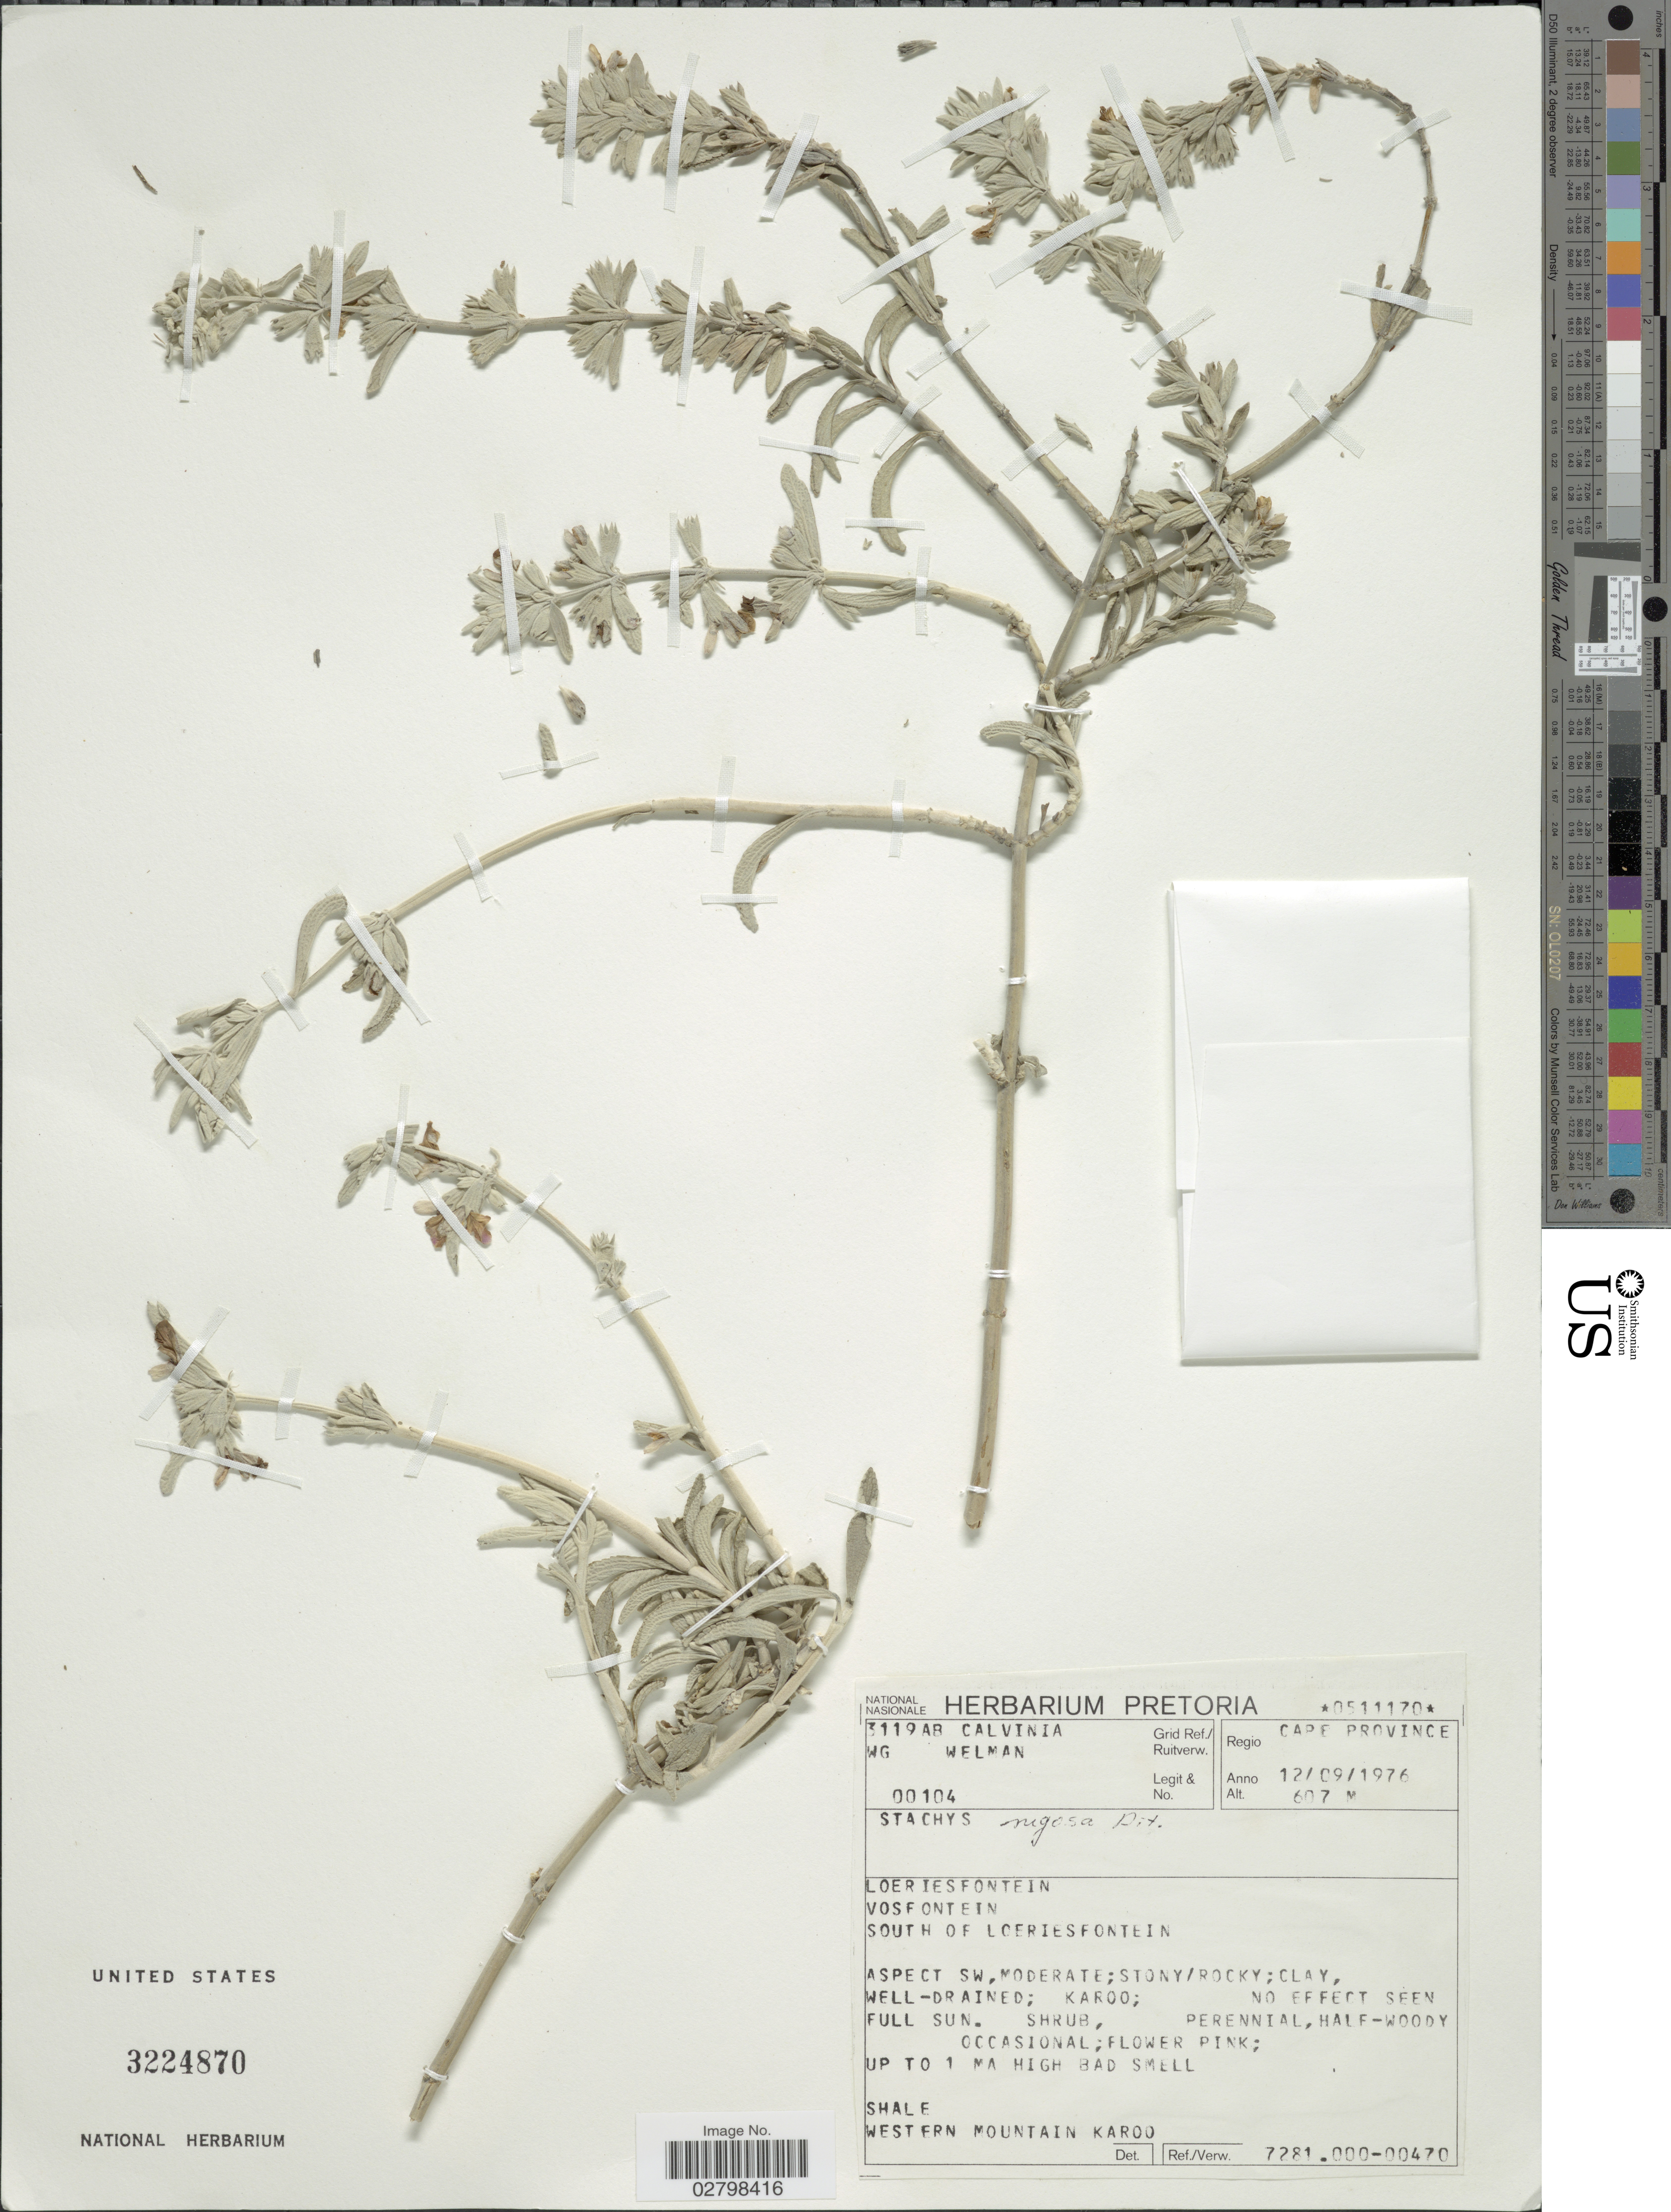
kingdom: Plantae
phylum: Tracheophyta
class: Magnoliopsida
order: Lamiales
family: Lamiaceae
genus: Stachys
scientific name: Stachys rugosa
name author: Aiton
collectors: W. G. Welman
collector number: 00104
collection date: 1976-09-12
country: South Africa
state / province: Northern Cape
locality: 3119 AB Calvinia Grid Ref./Ruitverw. Regio Cape Province. Loeriesfontein. Vosfontein. South of Loeriesfontein.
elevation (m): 607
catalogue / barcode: US 3224870